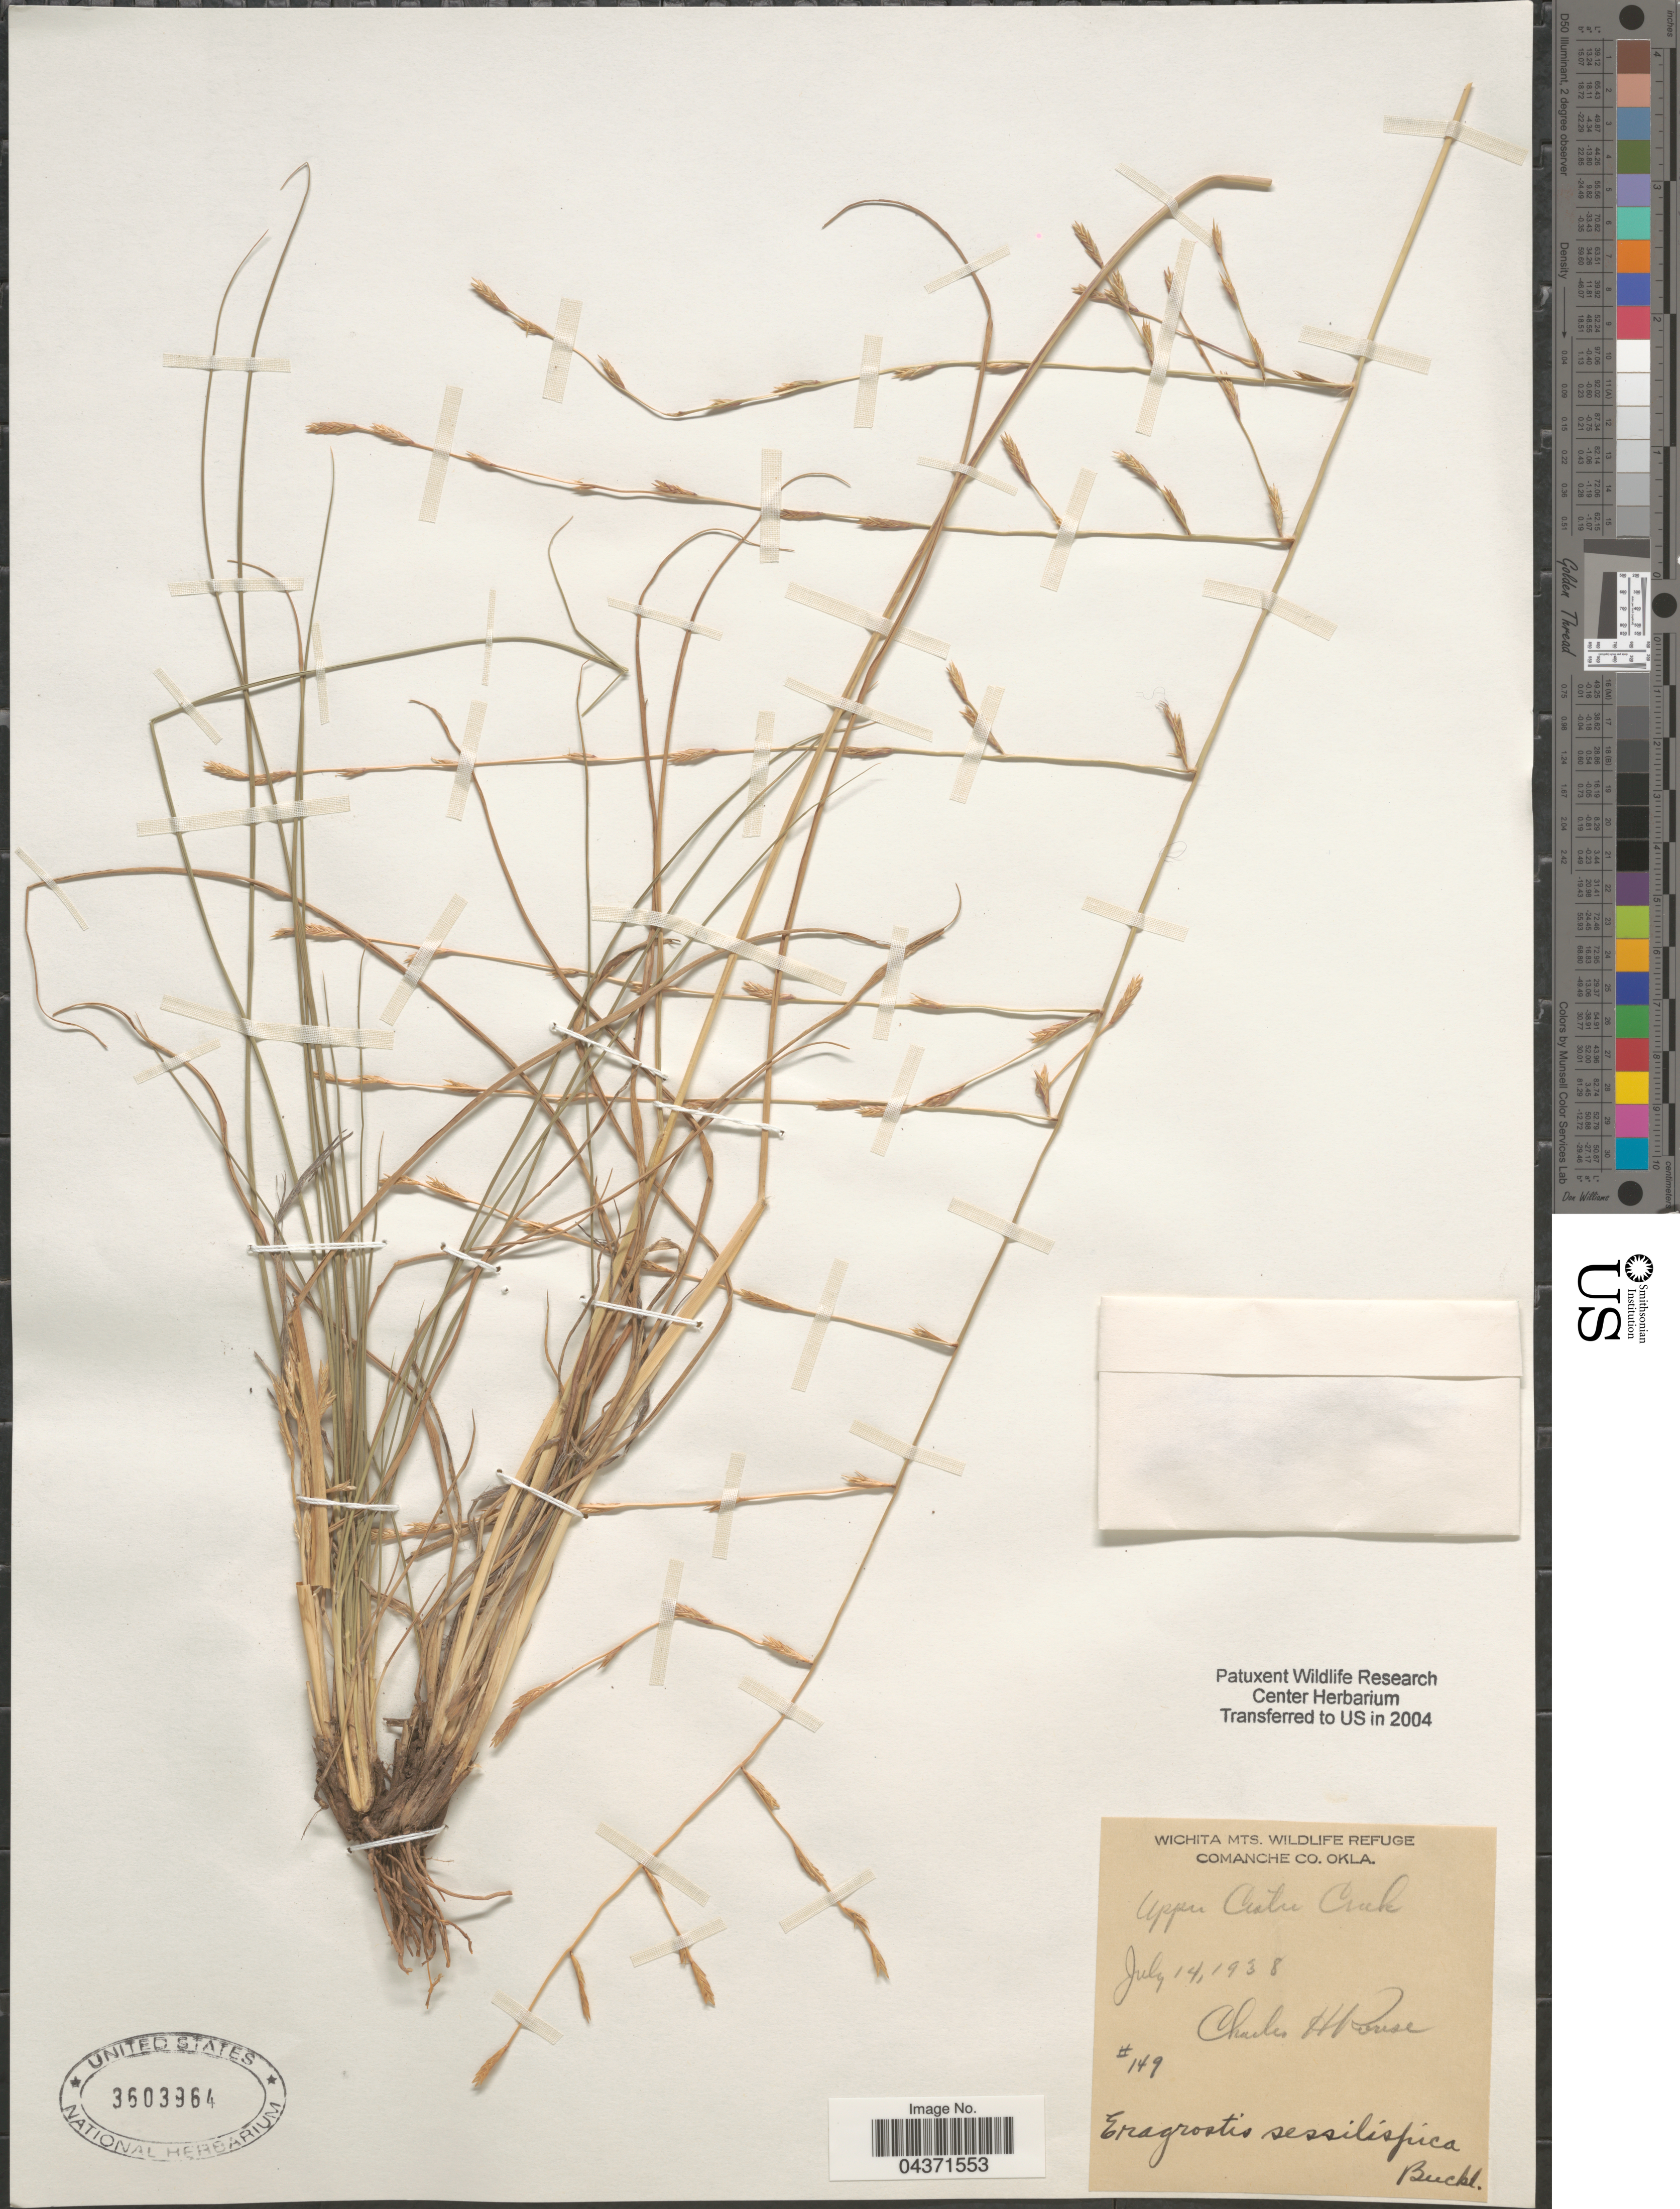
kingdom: Plantae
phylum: Tracheophyta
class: Liliopsida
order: Poales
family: Poaceae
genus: Eragrostis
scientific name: Eragrostis sessilispica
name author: Buckley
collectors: C. Rouse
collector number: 149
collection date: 1938-07-14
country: United States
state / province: Oklahoma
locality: Wichita Mts. Wildlife Refuge. Comanche Co. Upper Crater Creek.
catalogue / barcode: US 3603964